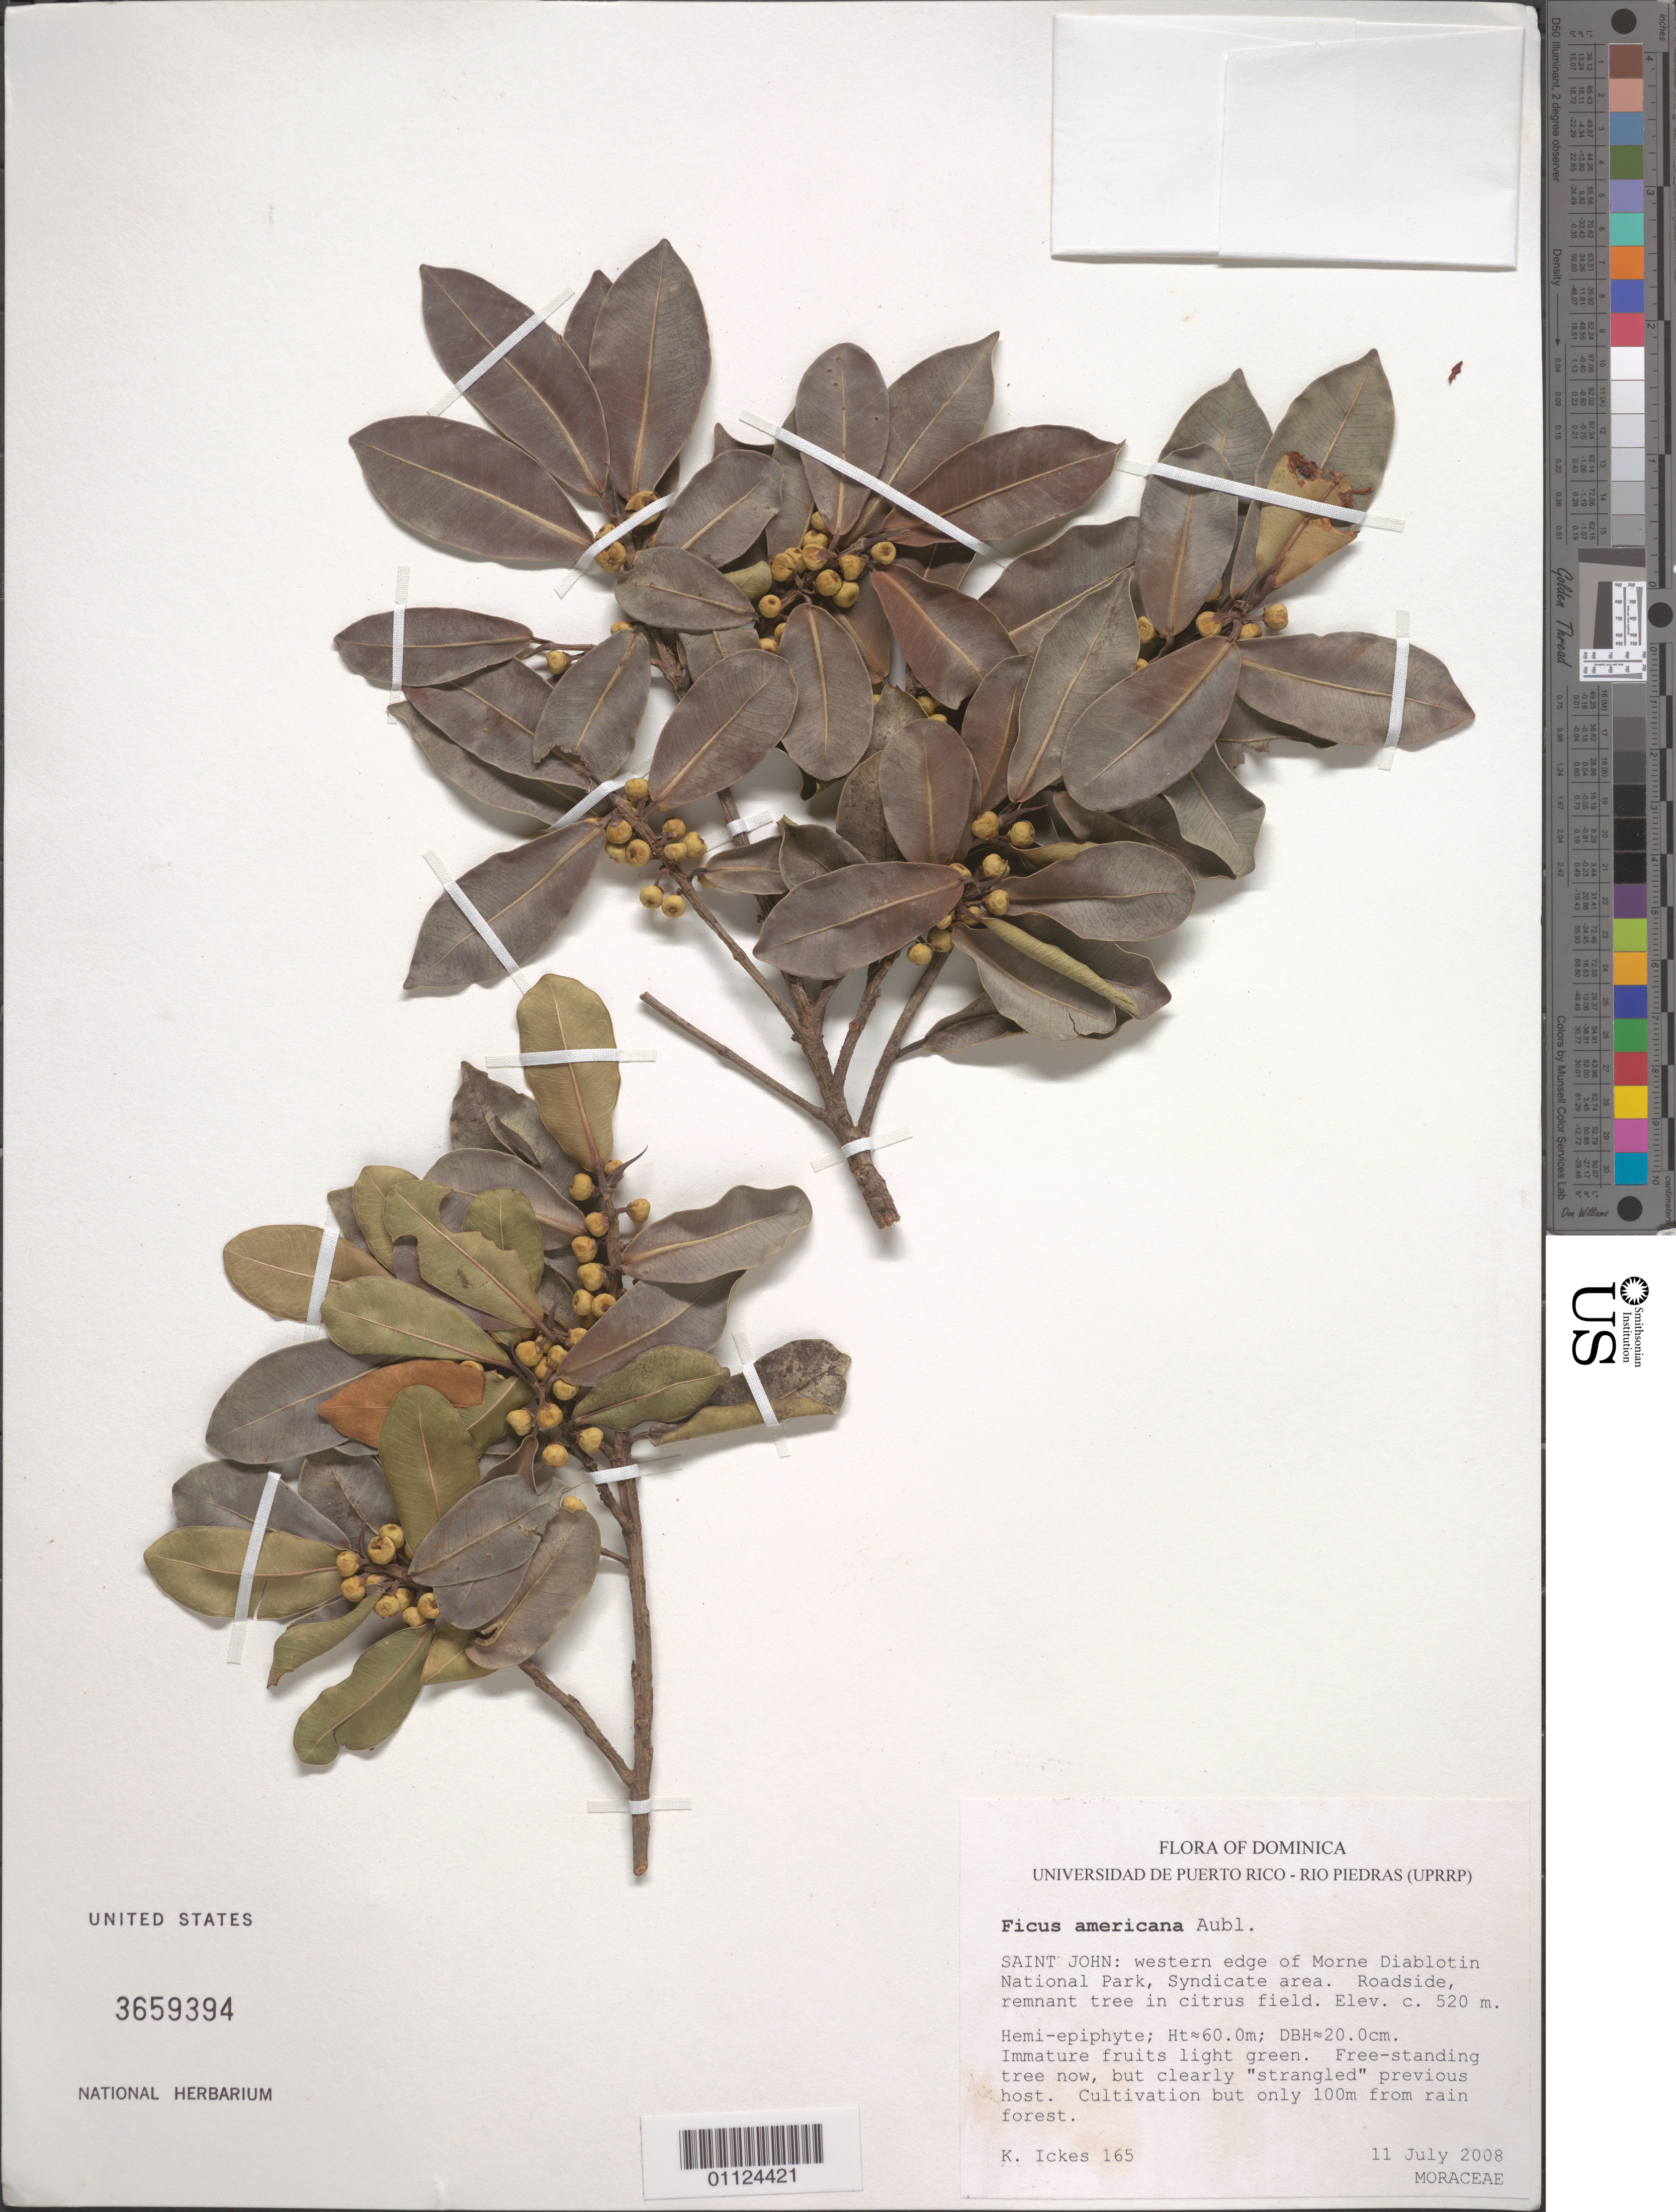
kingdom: Plantae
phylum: Tracheophyta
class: Magnoliopsida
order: Rosales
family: Moraceae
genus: Ficus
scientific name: Ficus americana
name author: Aubl.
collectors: K. Ickes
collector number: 165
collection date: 2008-07-11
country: Dominica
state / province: St. John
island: Windward Is.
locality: Morne Diablotin National Park, western edge; Syndicate area.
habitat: Cultivation but only 100 m from rain forest.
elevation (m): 520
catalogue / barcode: US 3659394